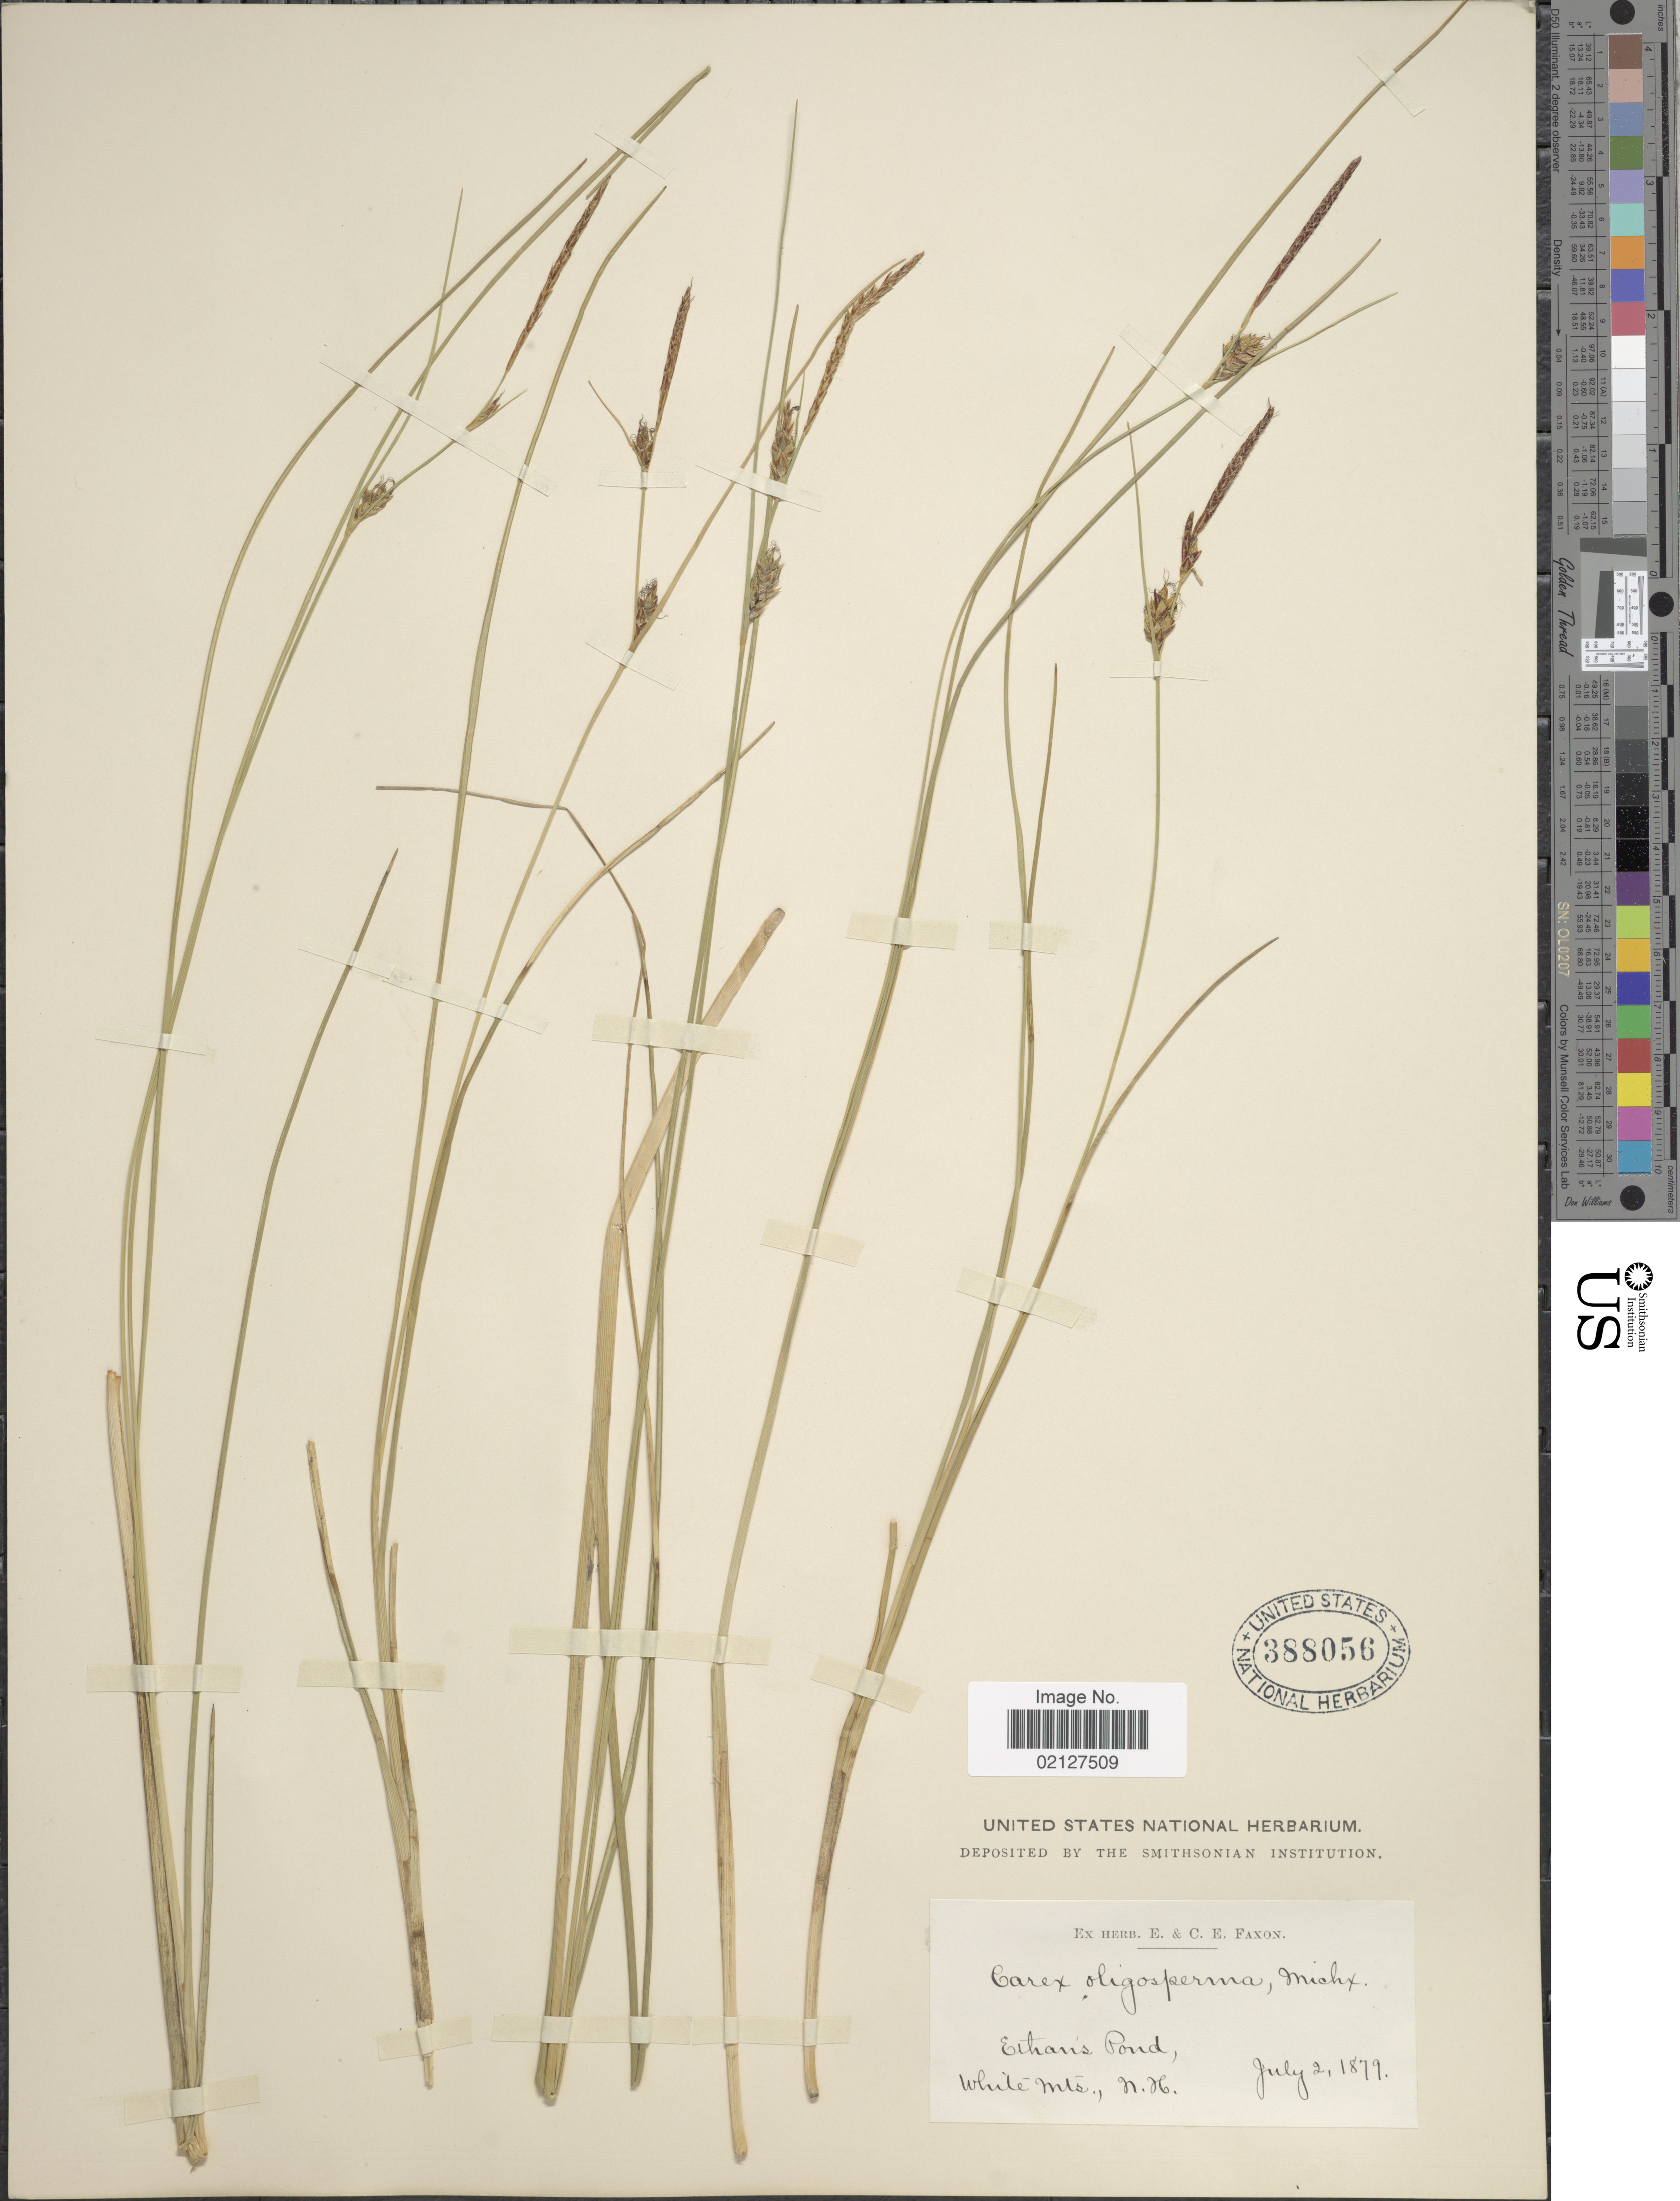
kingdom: Plantae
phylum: Tracheophyta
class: Liliopsida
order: Poales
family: Cyperaceae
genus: Carex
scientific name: Carex oligosperma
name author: Michx.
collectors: ex herb. E. & C.E. Faxon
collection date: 1879-07-02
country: United States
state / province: New Hampshire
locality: Ethan's Pond, White Mts.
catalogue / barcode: US 388056